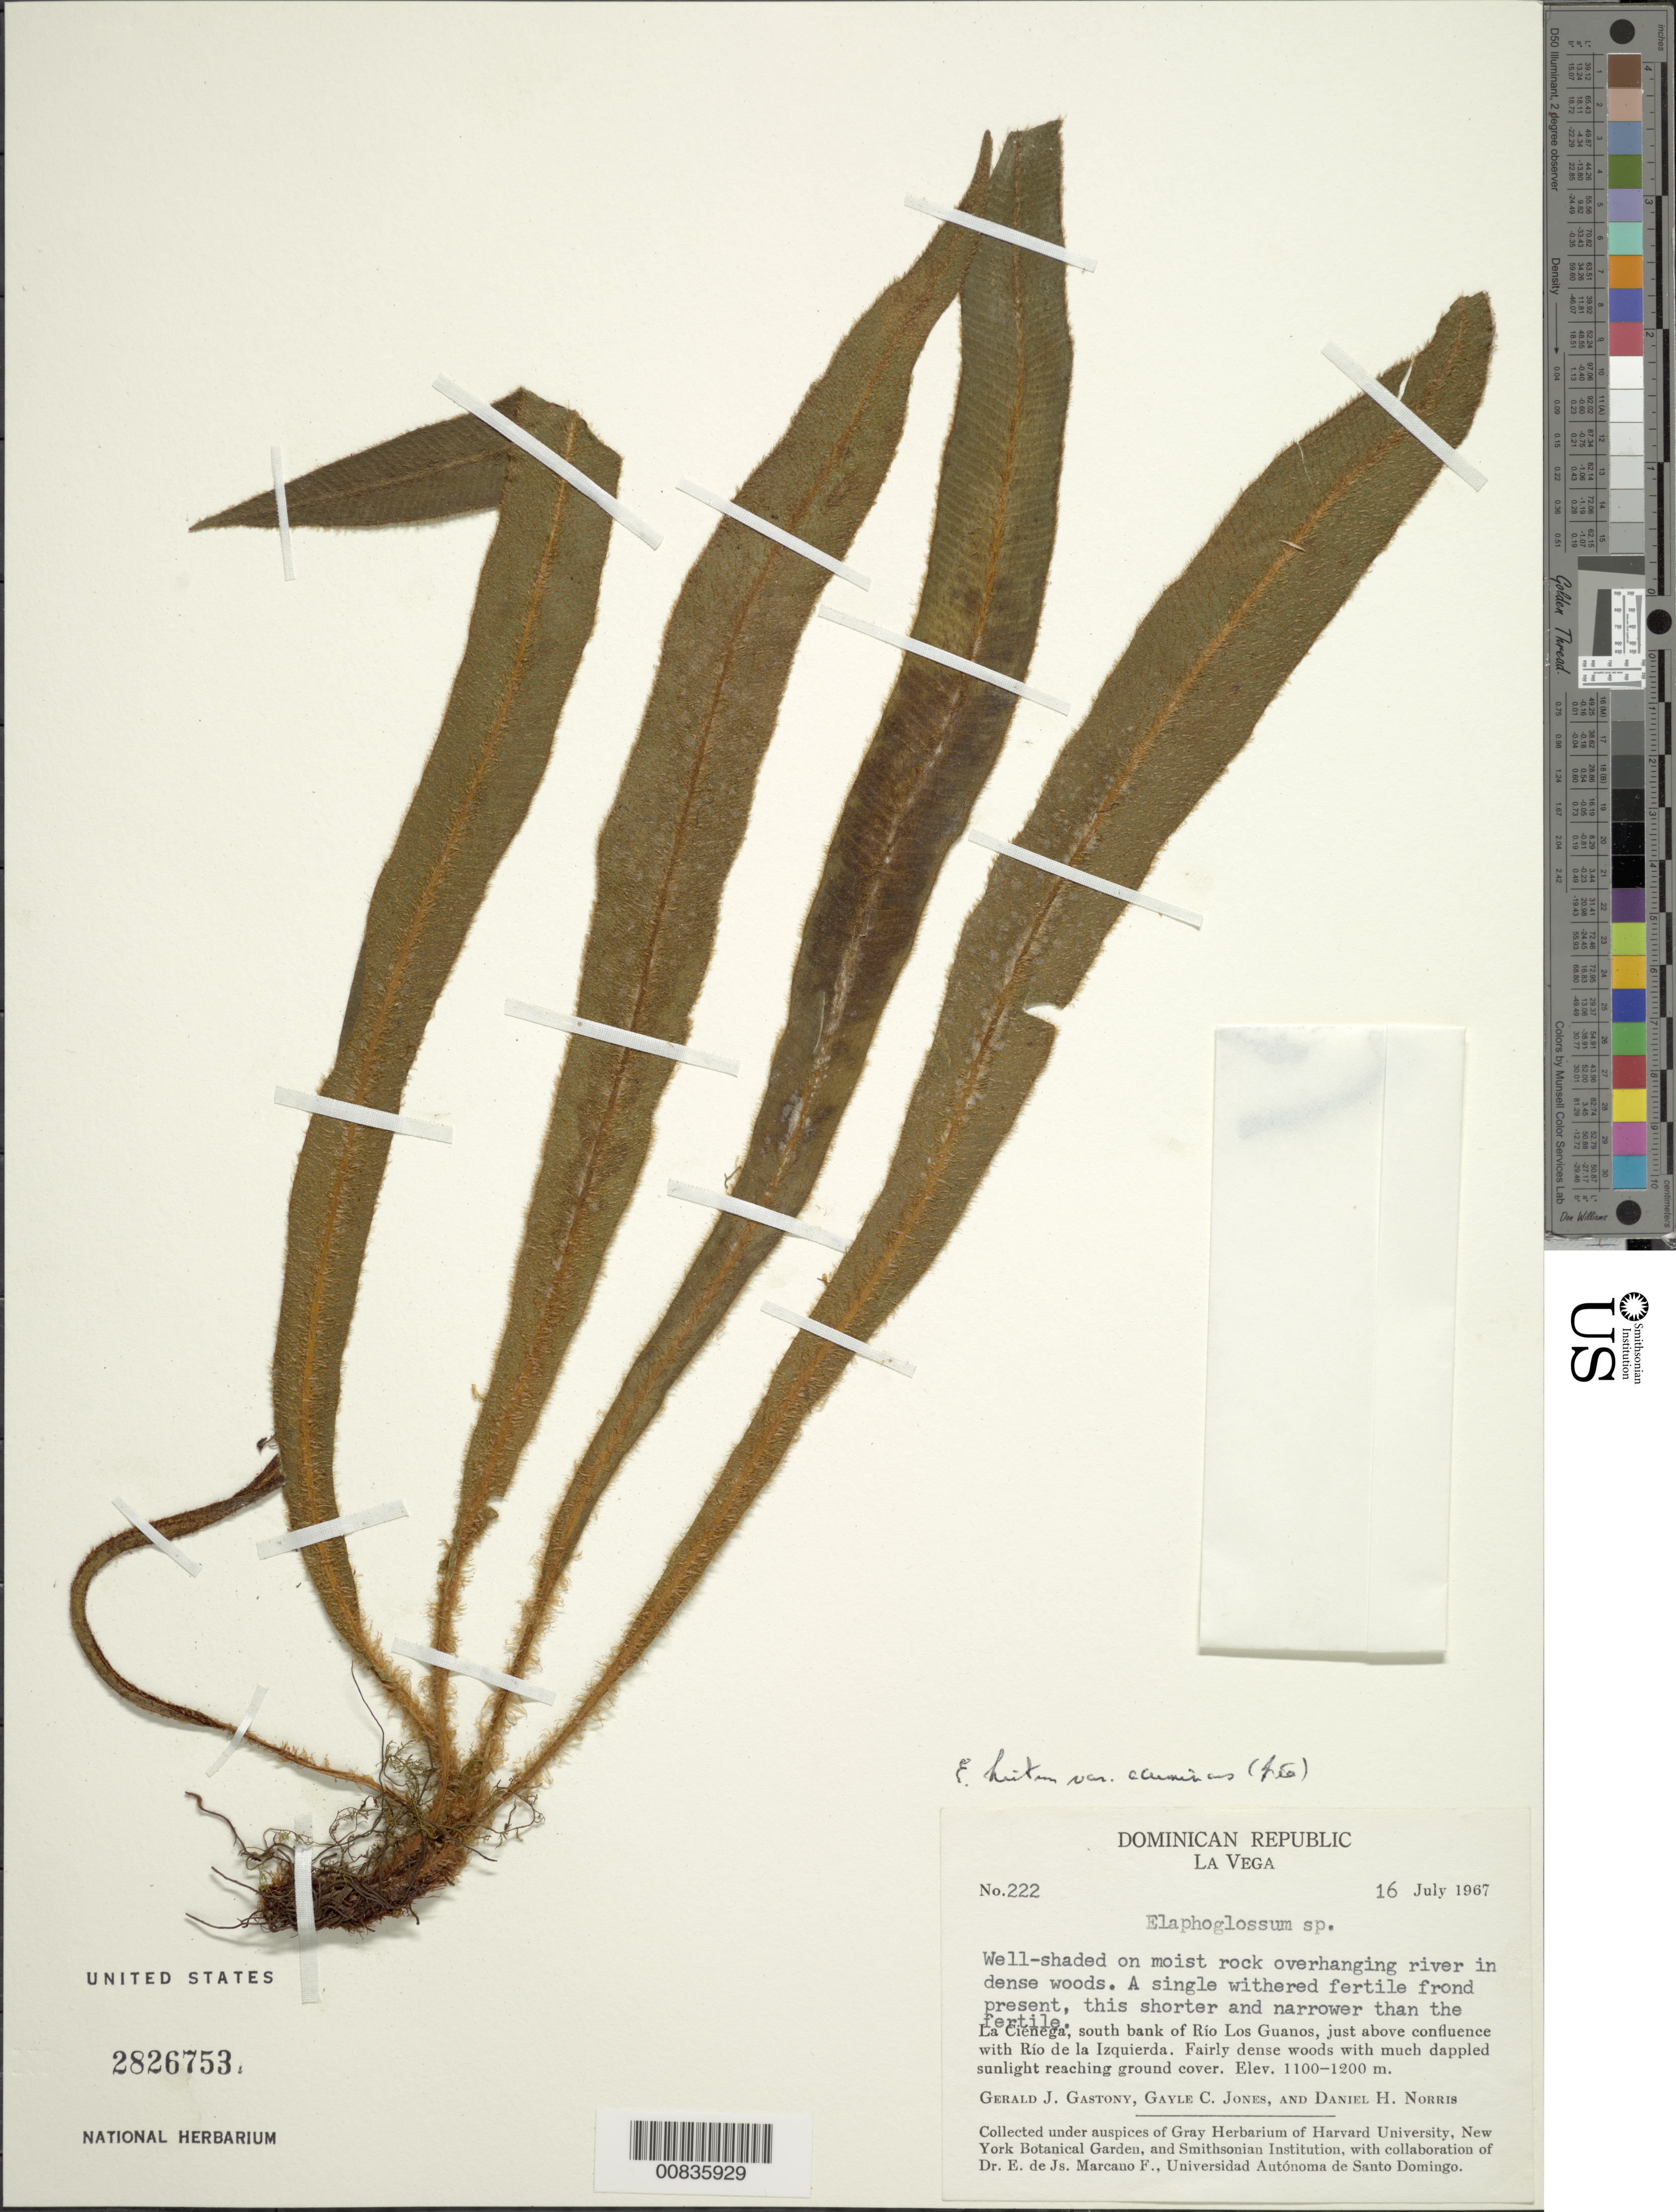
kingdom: Plantae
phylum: Tracheophyta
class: Polypodiopsida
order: Polypodiales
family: Dryopteridaceae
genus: Elaphoglossum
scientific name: Elaphoglossum hirtum var. acuminans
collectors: G. Gastony, G. C. Jones & D. H. Norris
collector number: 222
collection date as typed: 16 Jul 1967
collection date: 1967-07-16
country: Dominican Republic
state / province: La Vega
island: Hispaniola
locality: La Cienega, S bank of Río Los Guanos, above confluence with Río de la Izquierda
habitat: Well-shaded on moist rock overhanging river in dense woods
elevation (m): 1100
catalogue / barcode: US 2826753